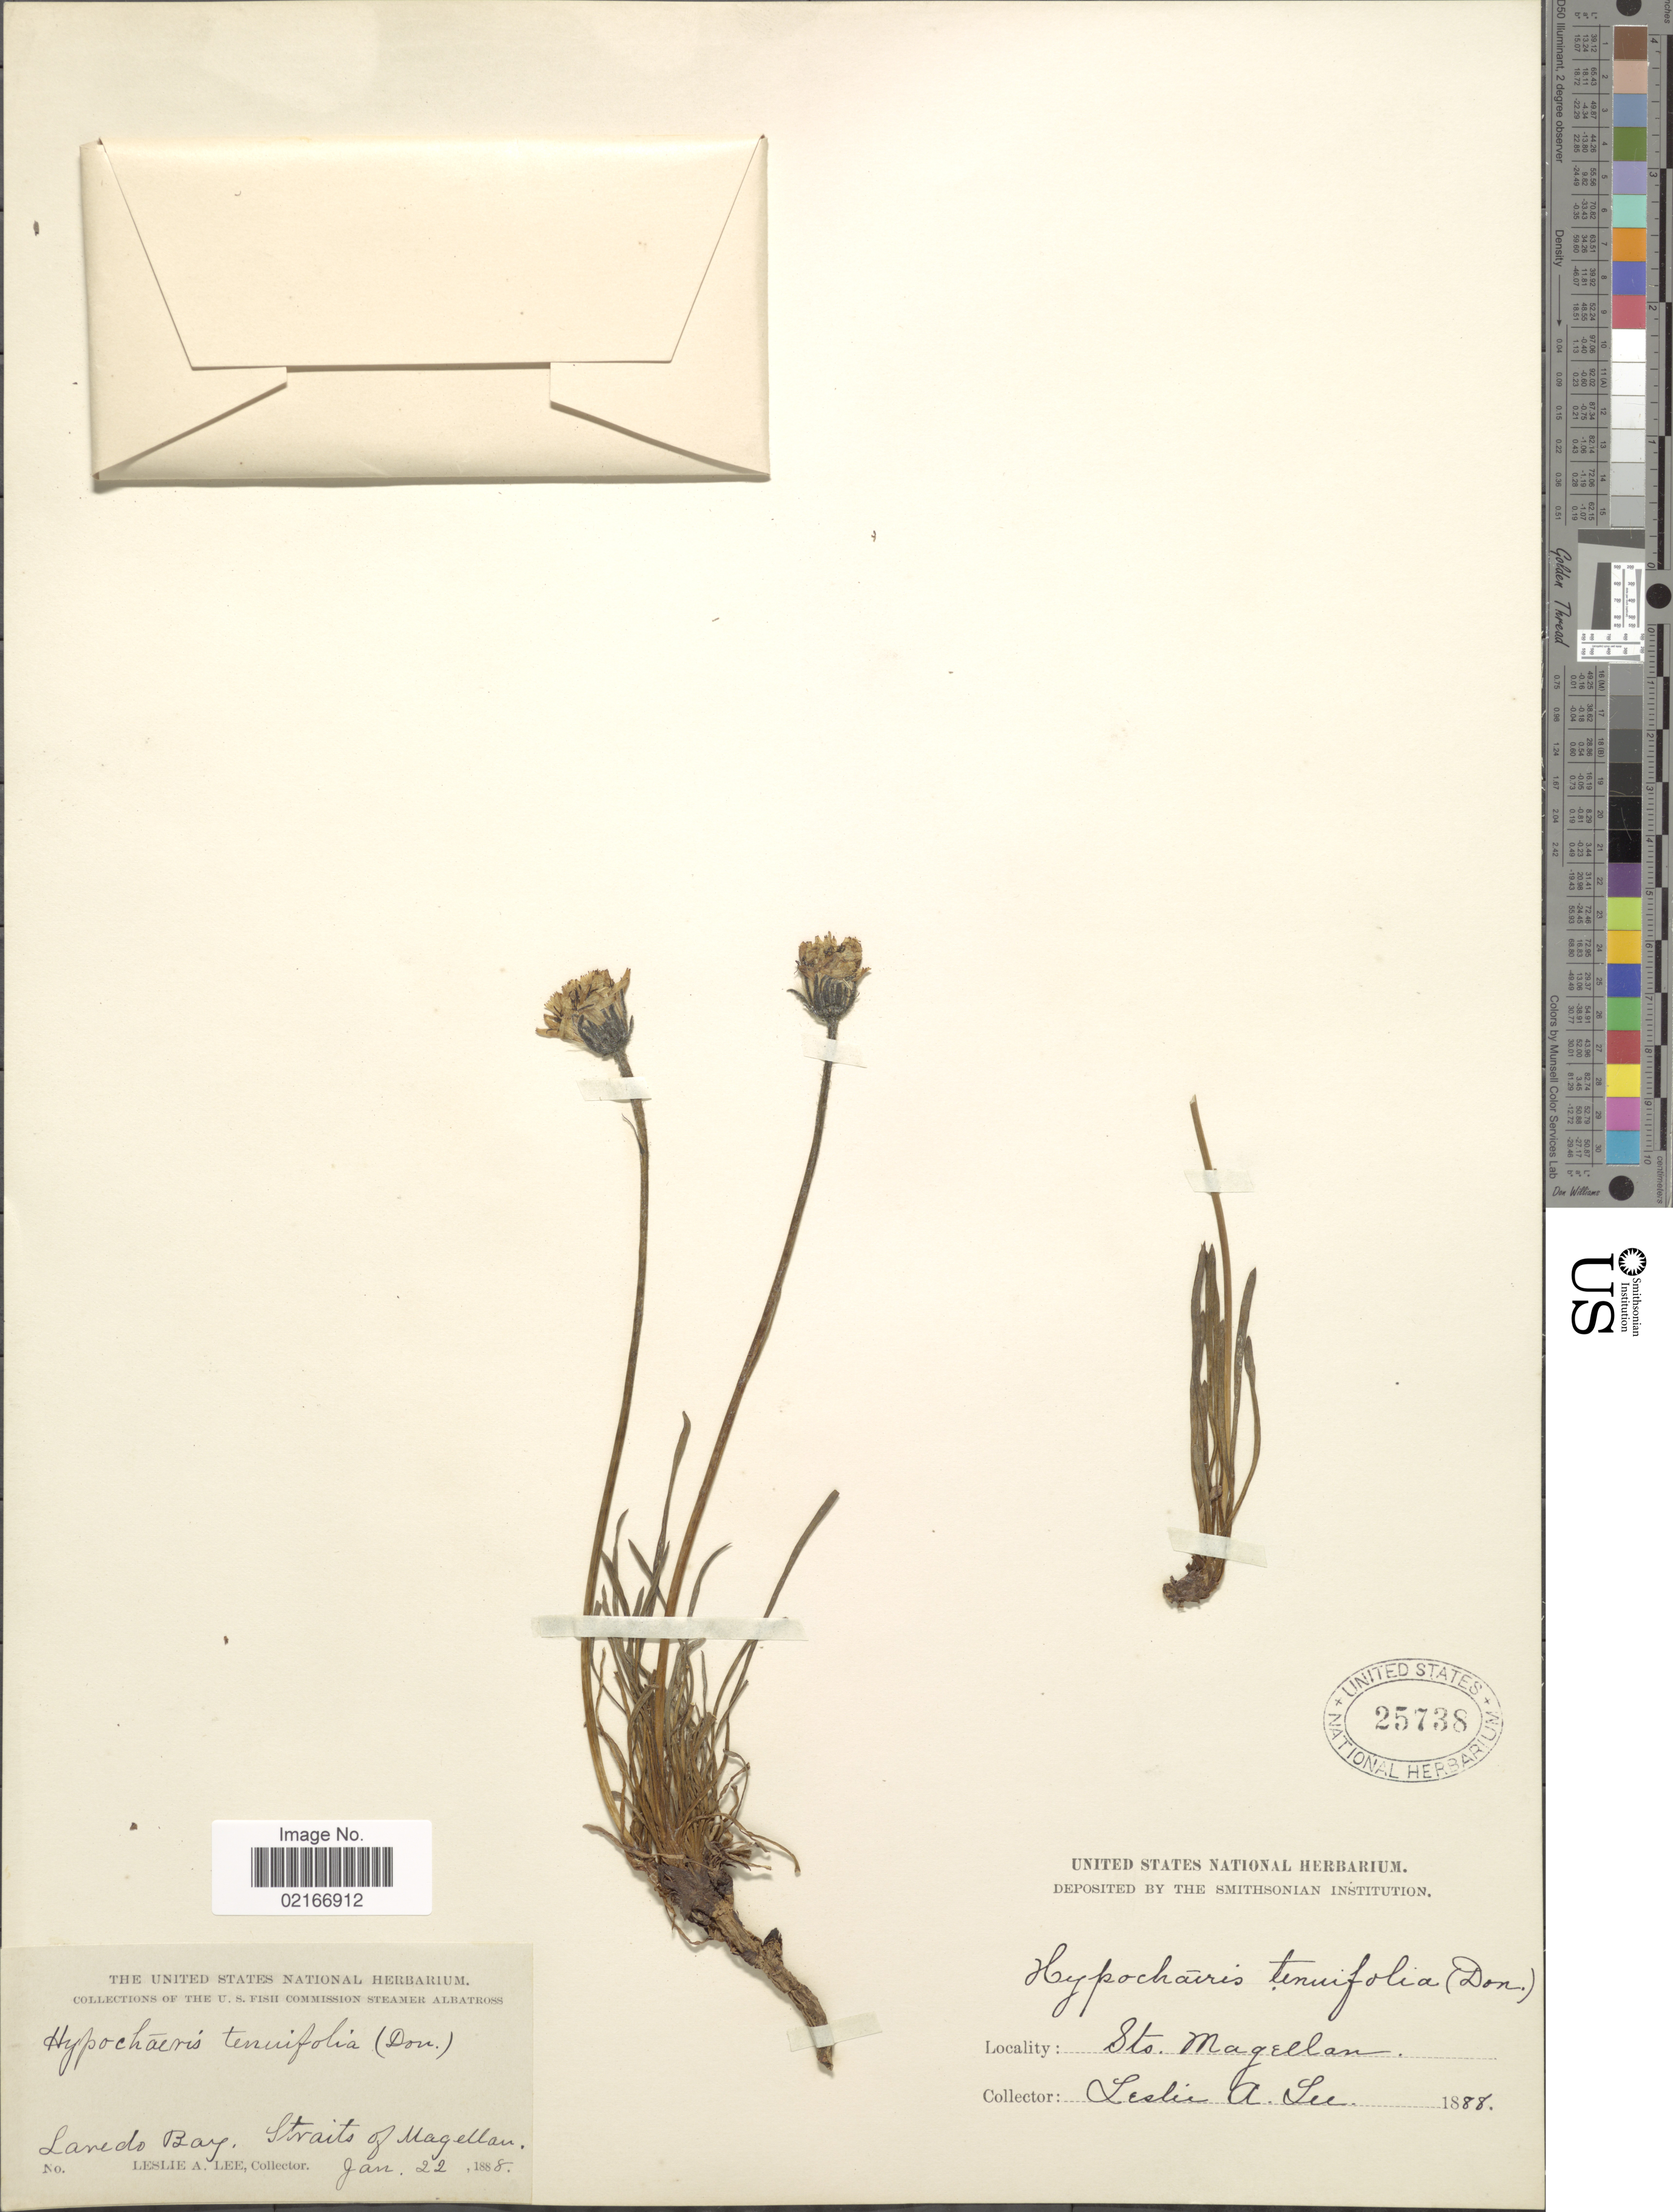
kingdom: Plantae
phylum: Tracheophyta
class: Magnoliopsida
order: Asterales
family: Asteraceae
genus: Hypochaeris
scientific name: Hypochaeris tenuiflora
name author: (Boiss.) Boiss.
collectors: L. Lee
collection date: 1888-01-22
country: Chile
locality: Laredo Bay, Straits of Magellan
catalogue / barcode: US 25738